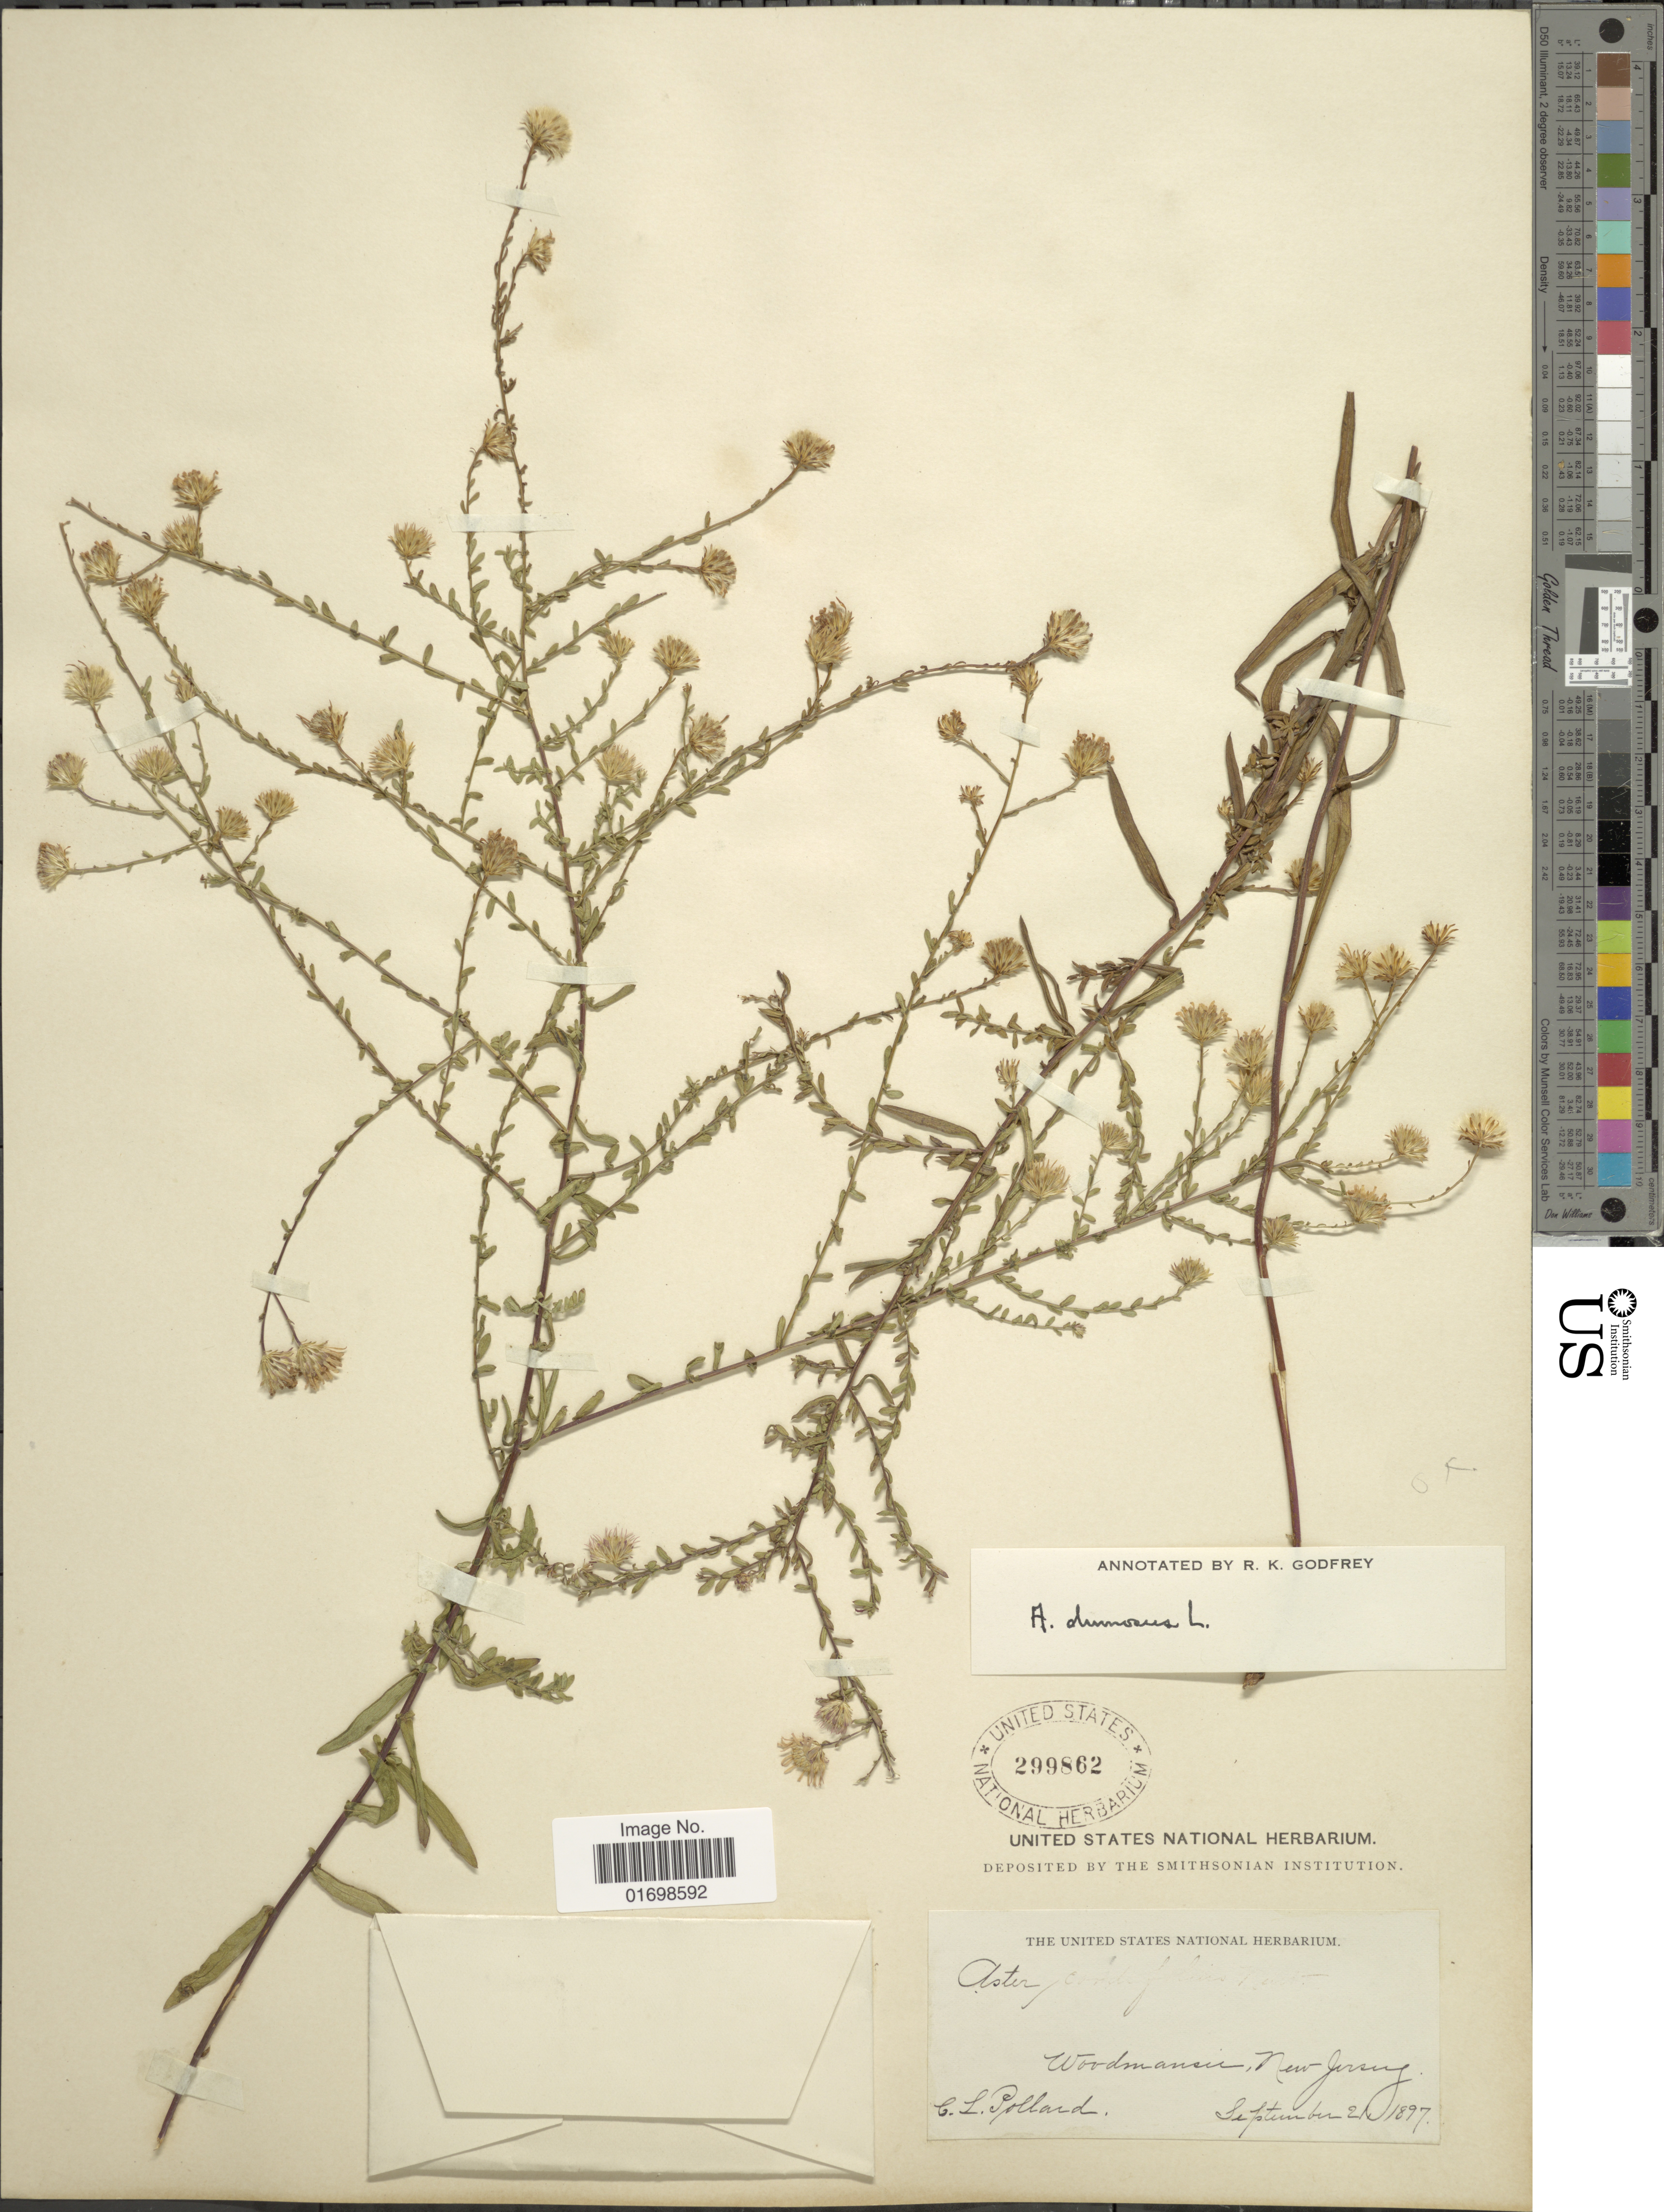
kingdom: Plantae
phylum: Tracheophyta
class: Magnoliopsida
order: Asterales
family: Asteraceae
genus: Symphyotrichum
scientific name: Symphyotrichum dumosum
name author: (L.) G.L. Nesom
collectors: C. L. Pollard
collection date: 1897-09-02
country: United States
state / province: New Jersey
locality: Woodmansir, New Jersey.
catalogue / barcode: US 299862